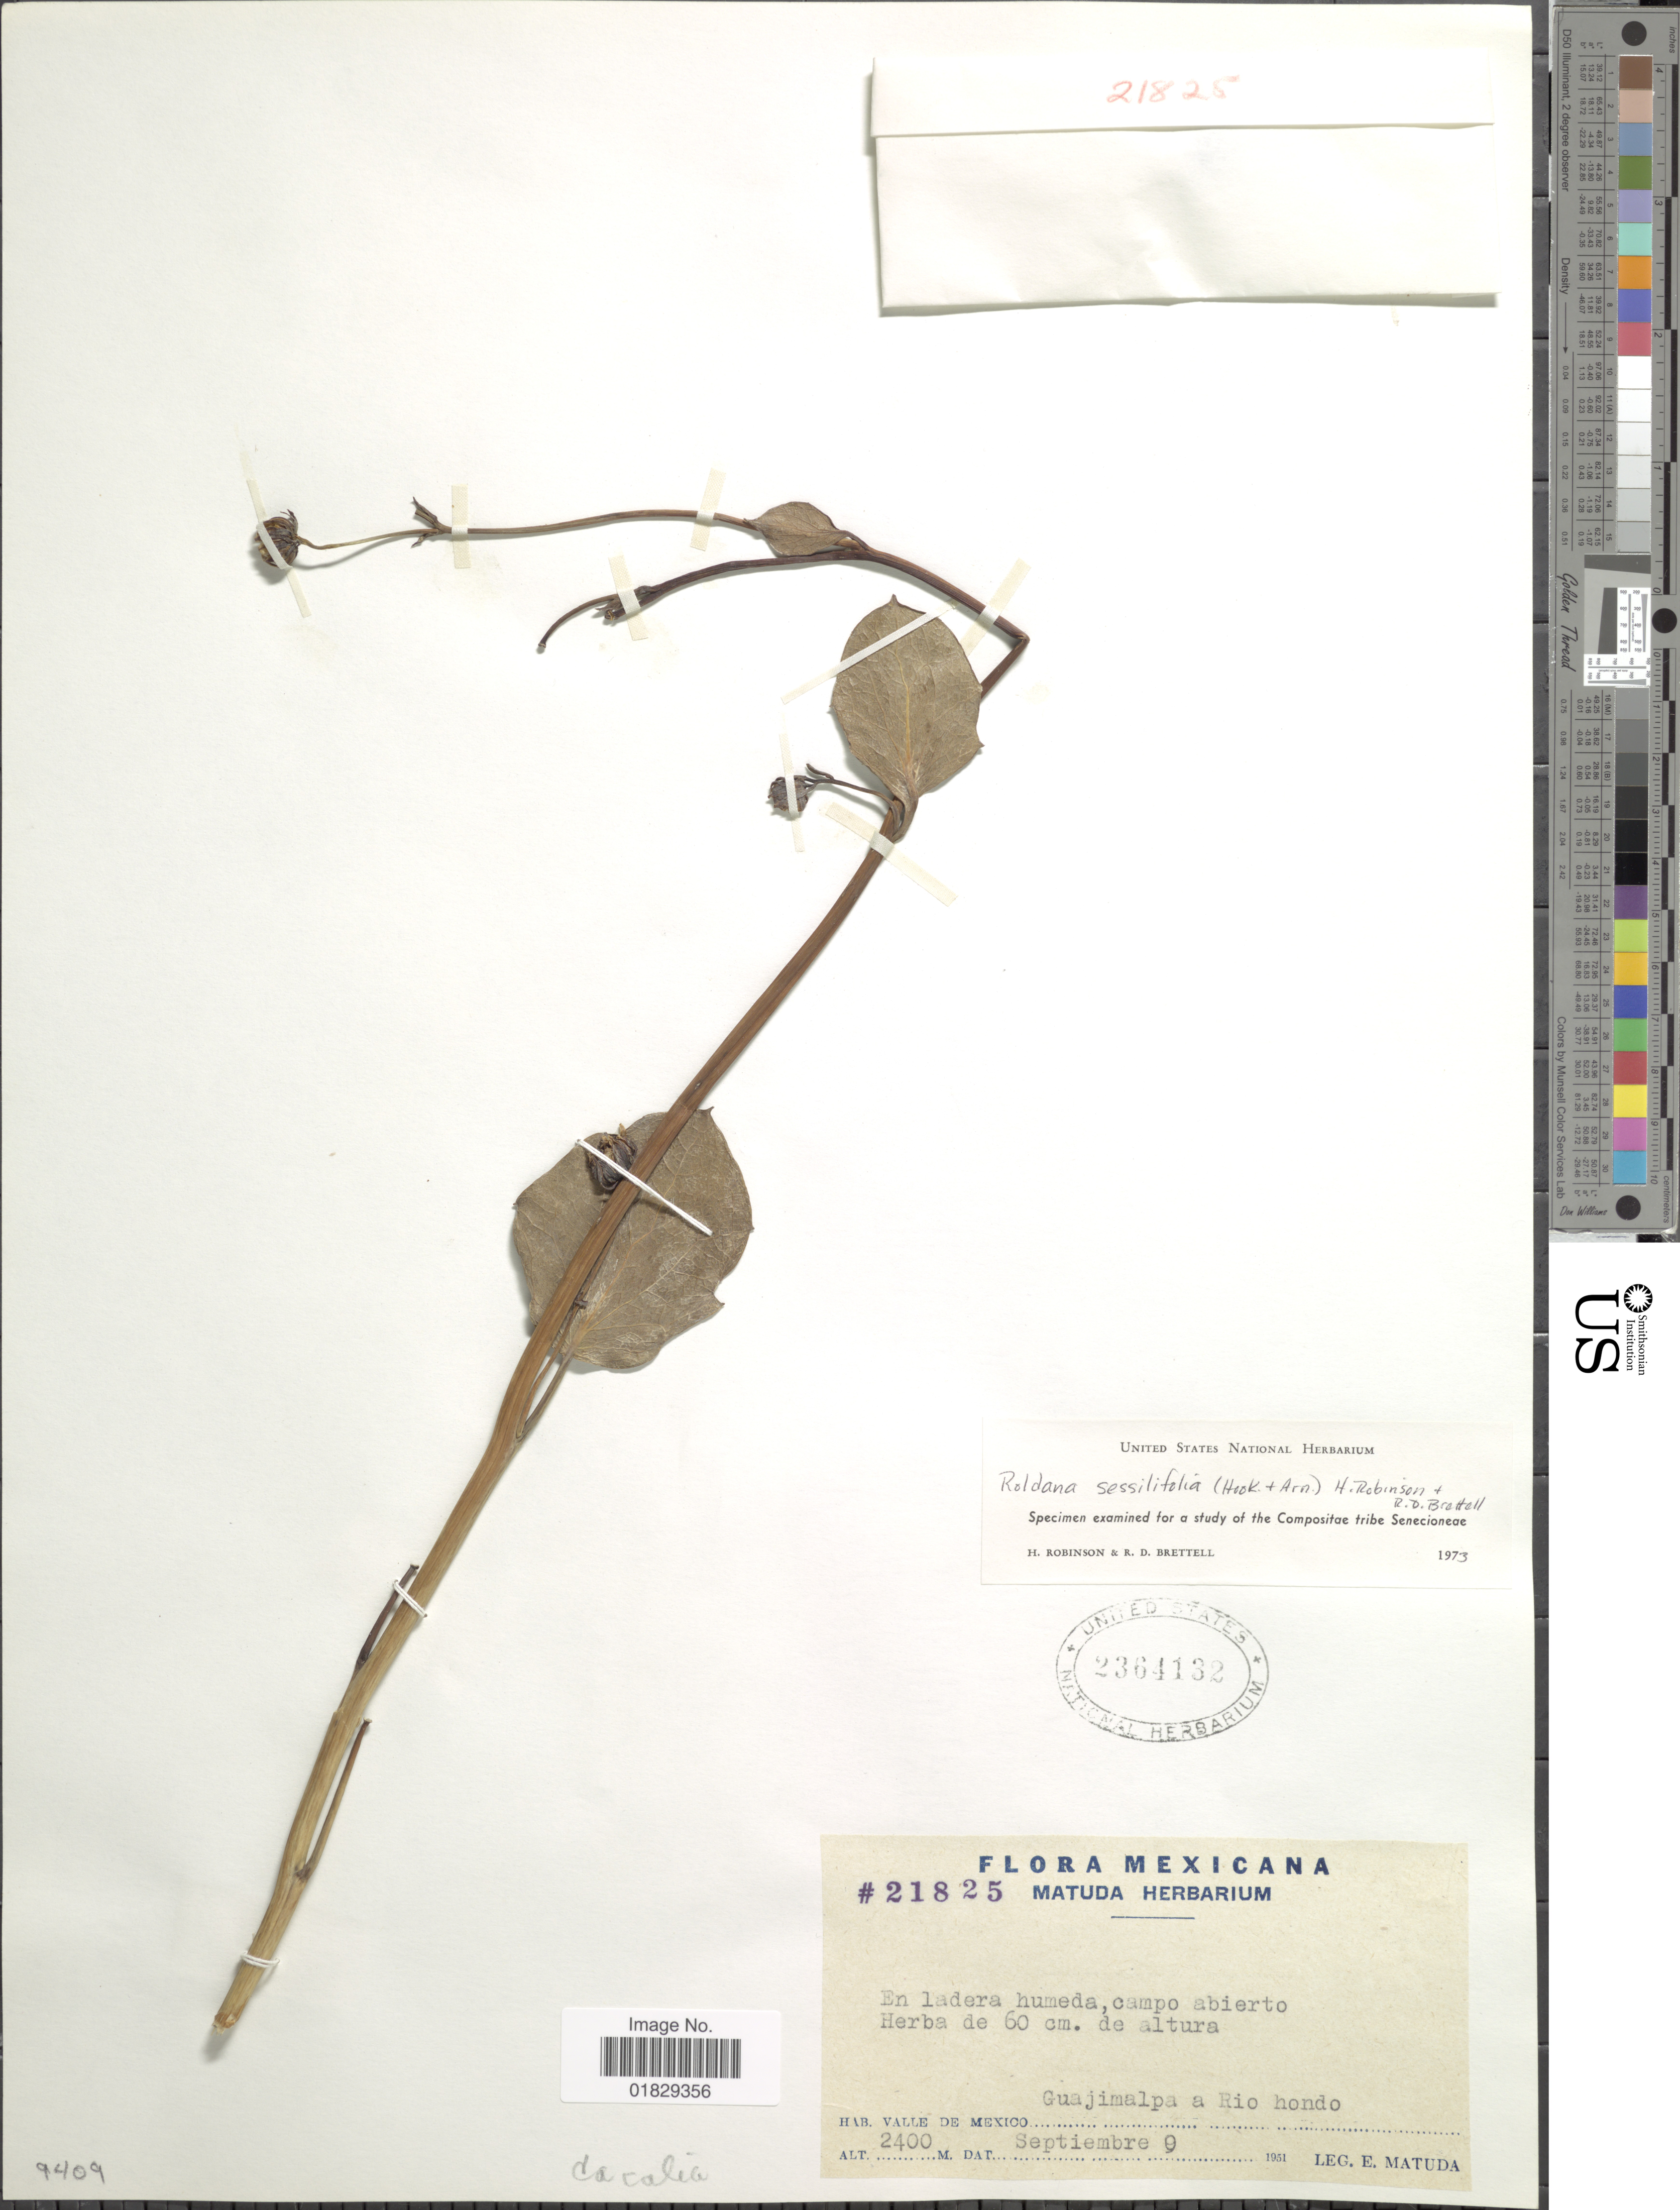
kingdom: Plantae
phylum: Tracheophyta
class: Magnoliopsida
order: Asterales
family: Asteraceae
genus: Roldana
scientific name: Roldana sessilifolia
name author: (Hook.) H. Rob. & Brettell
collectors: E. Matuda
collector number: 21825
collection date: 1951-09-09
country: Mexico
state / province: México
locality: Valle de Mexico. Guajimalpa a Rio hondo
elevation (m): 2400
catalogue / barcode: US 2364132